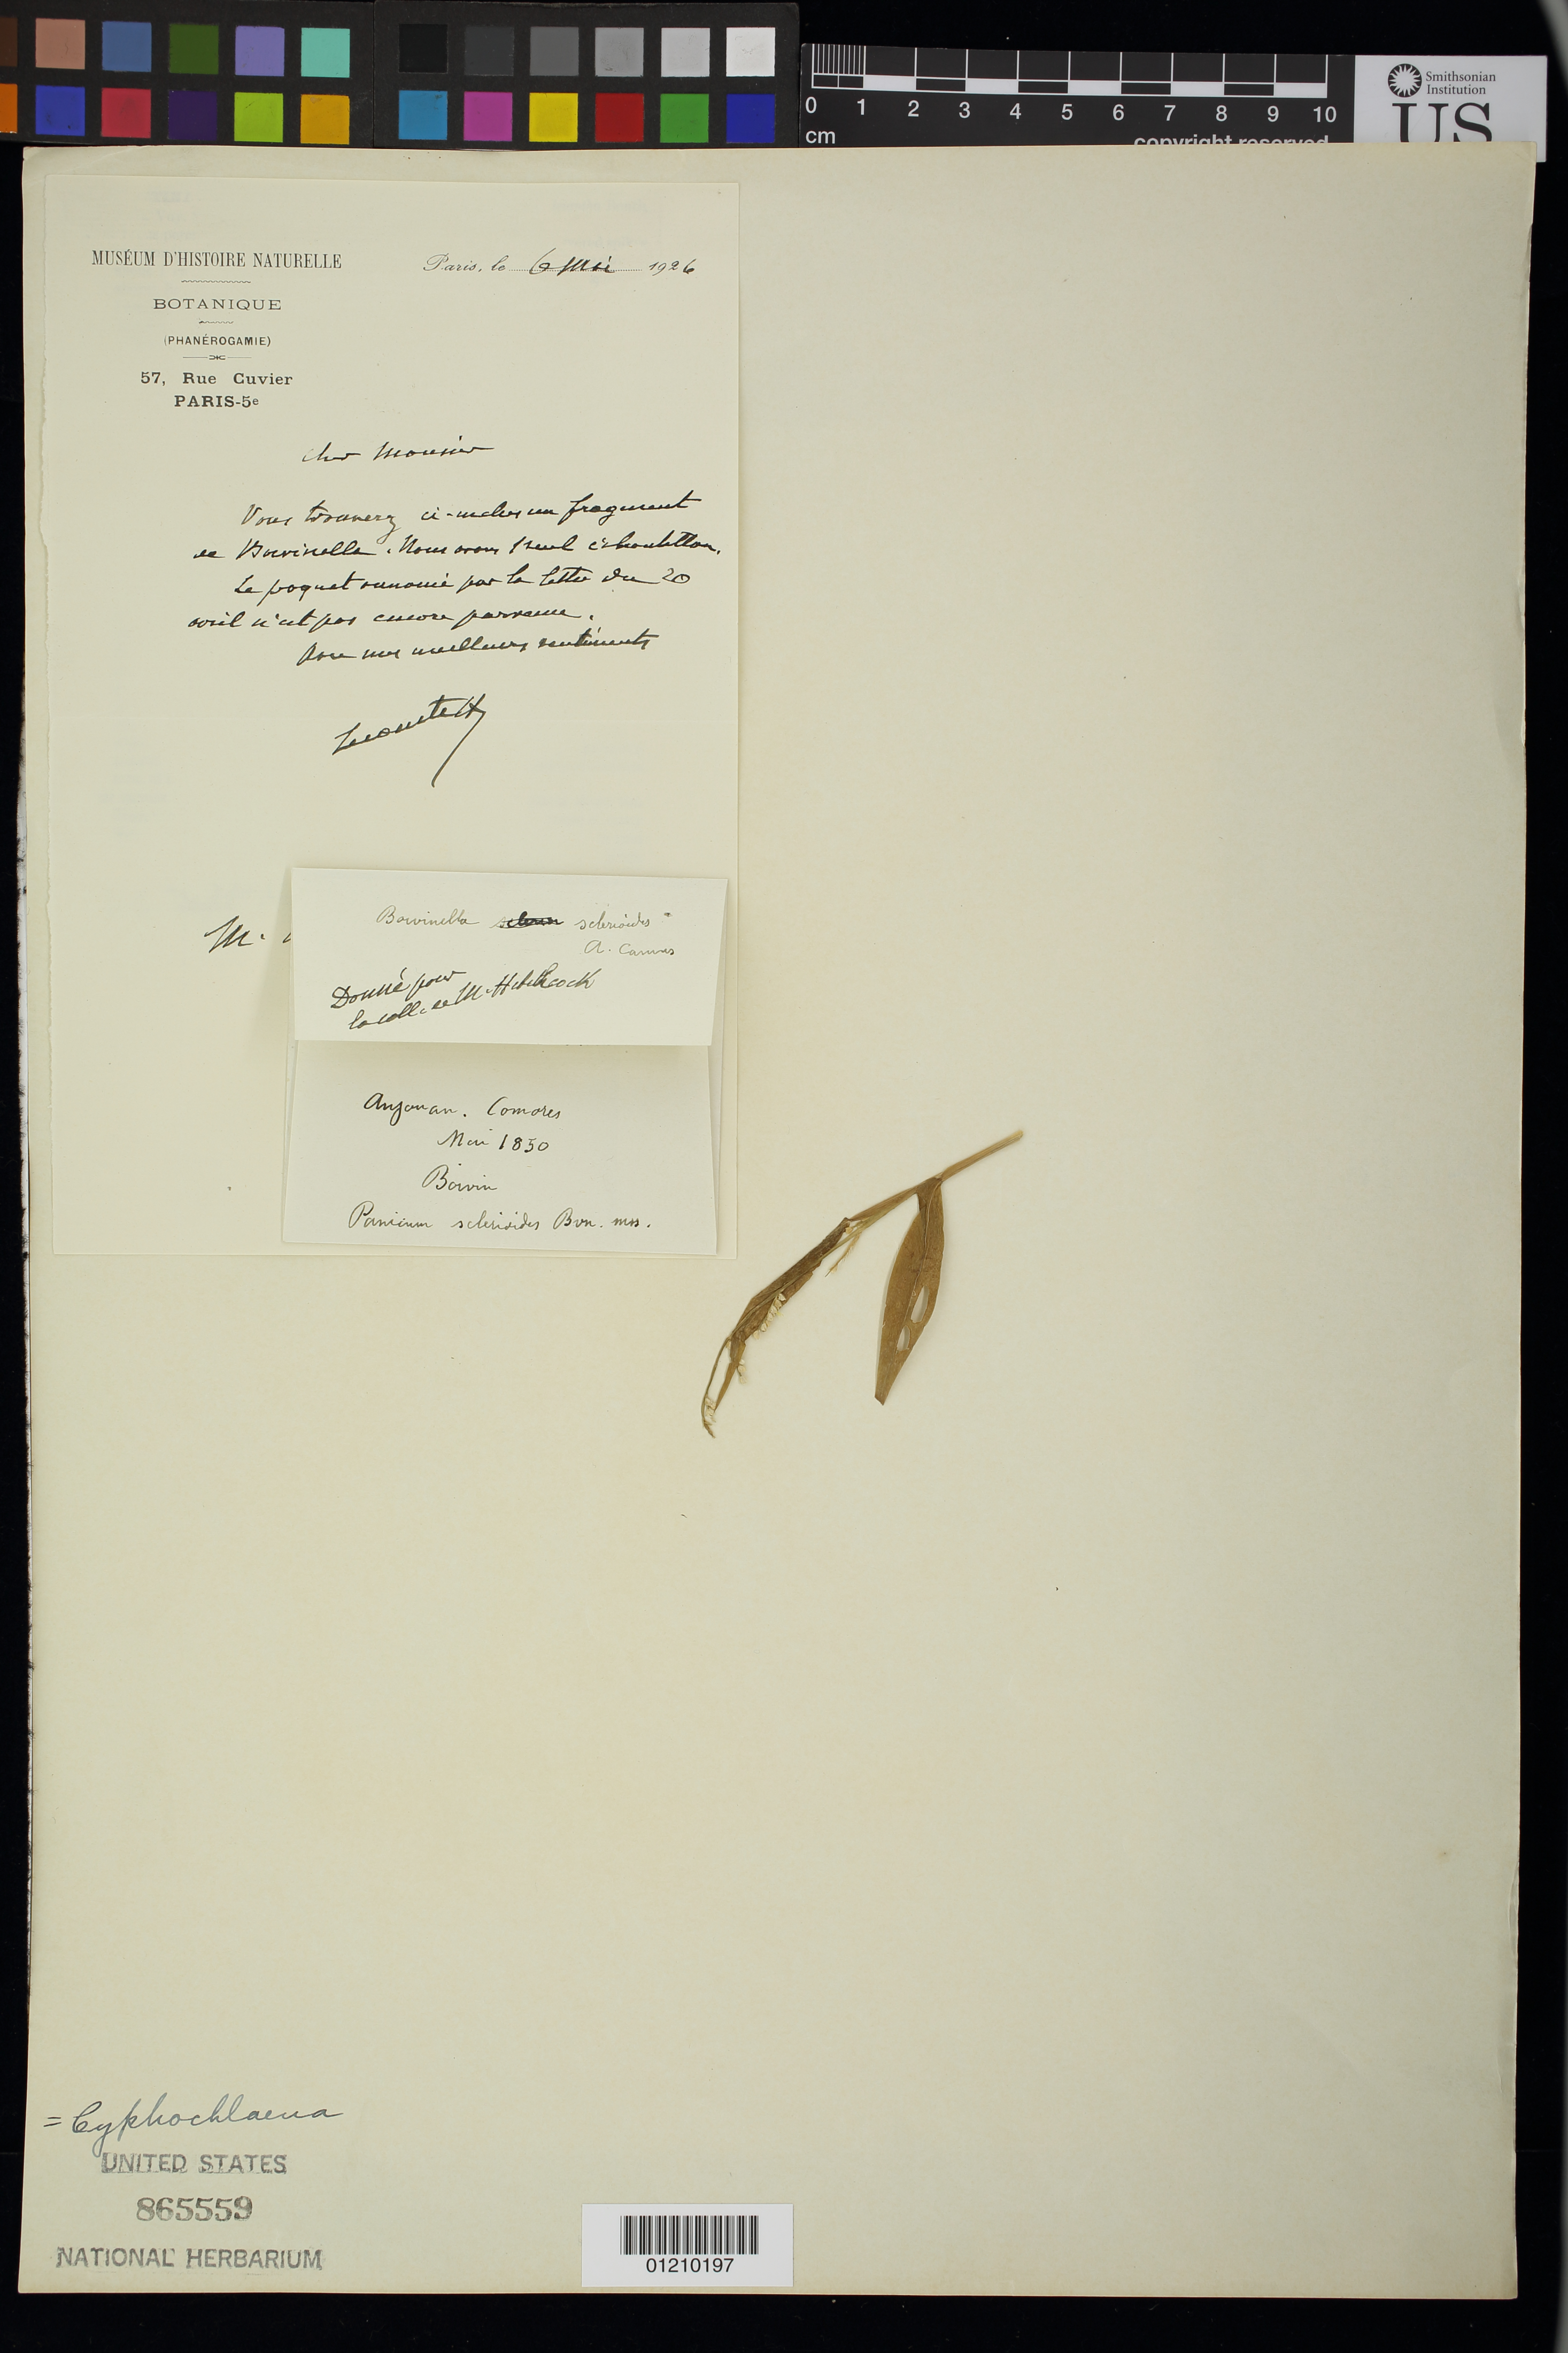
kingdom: Plantae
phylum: Tracheophyta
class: Liliopsida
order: Poales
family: Poaceae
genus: Boivinella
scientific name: Boivinella sclerioides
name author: A. Camus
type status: Isotype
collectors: L. H. Boivin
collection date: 1850-05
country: Comoros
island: Anjouan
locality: Anjouan Island.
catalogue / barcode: US 865559